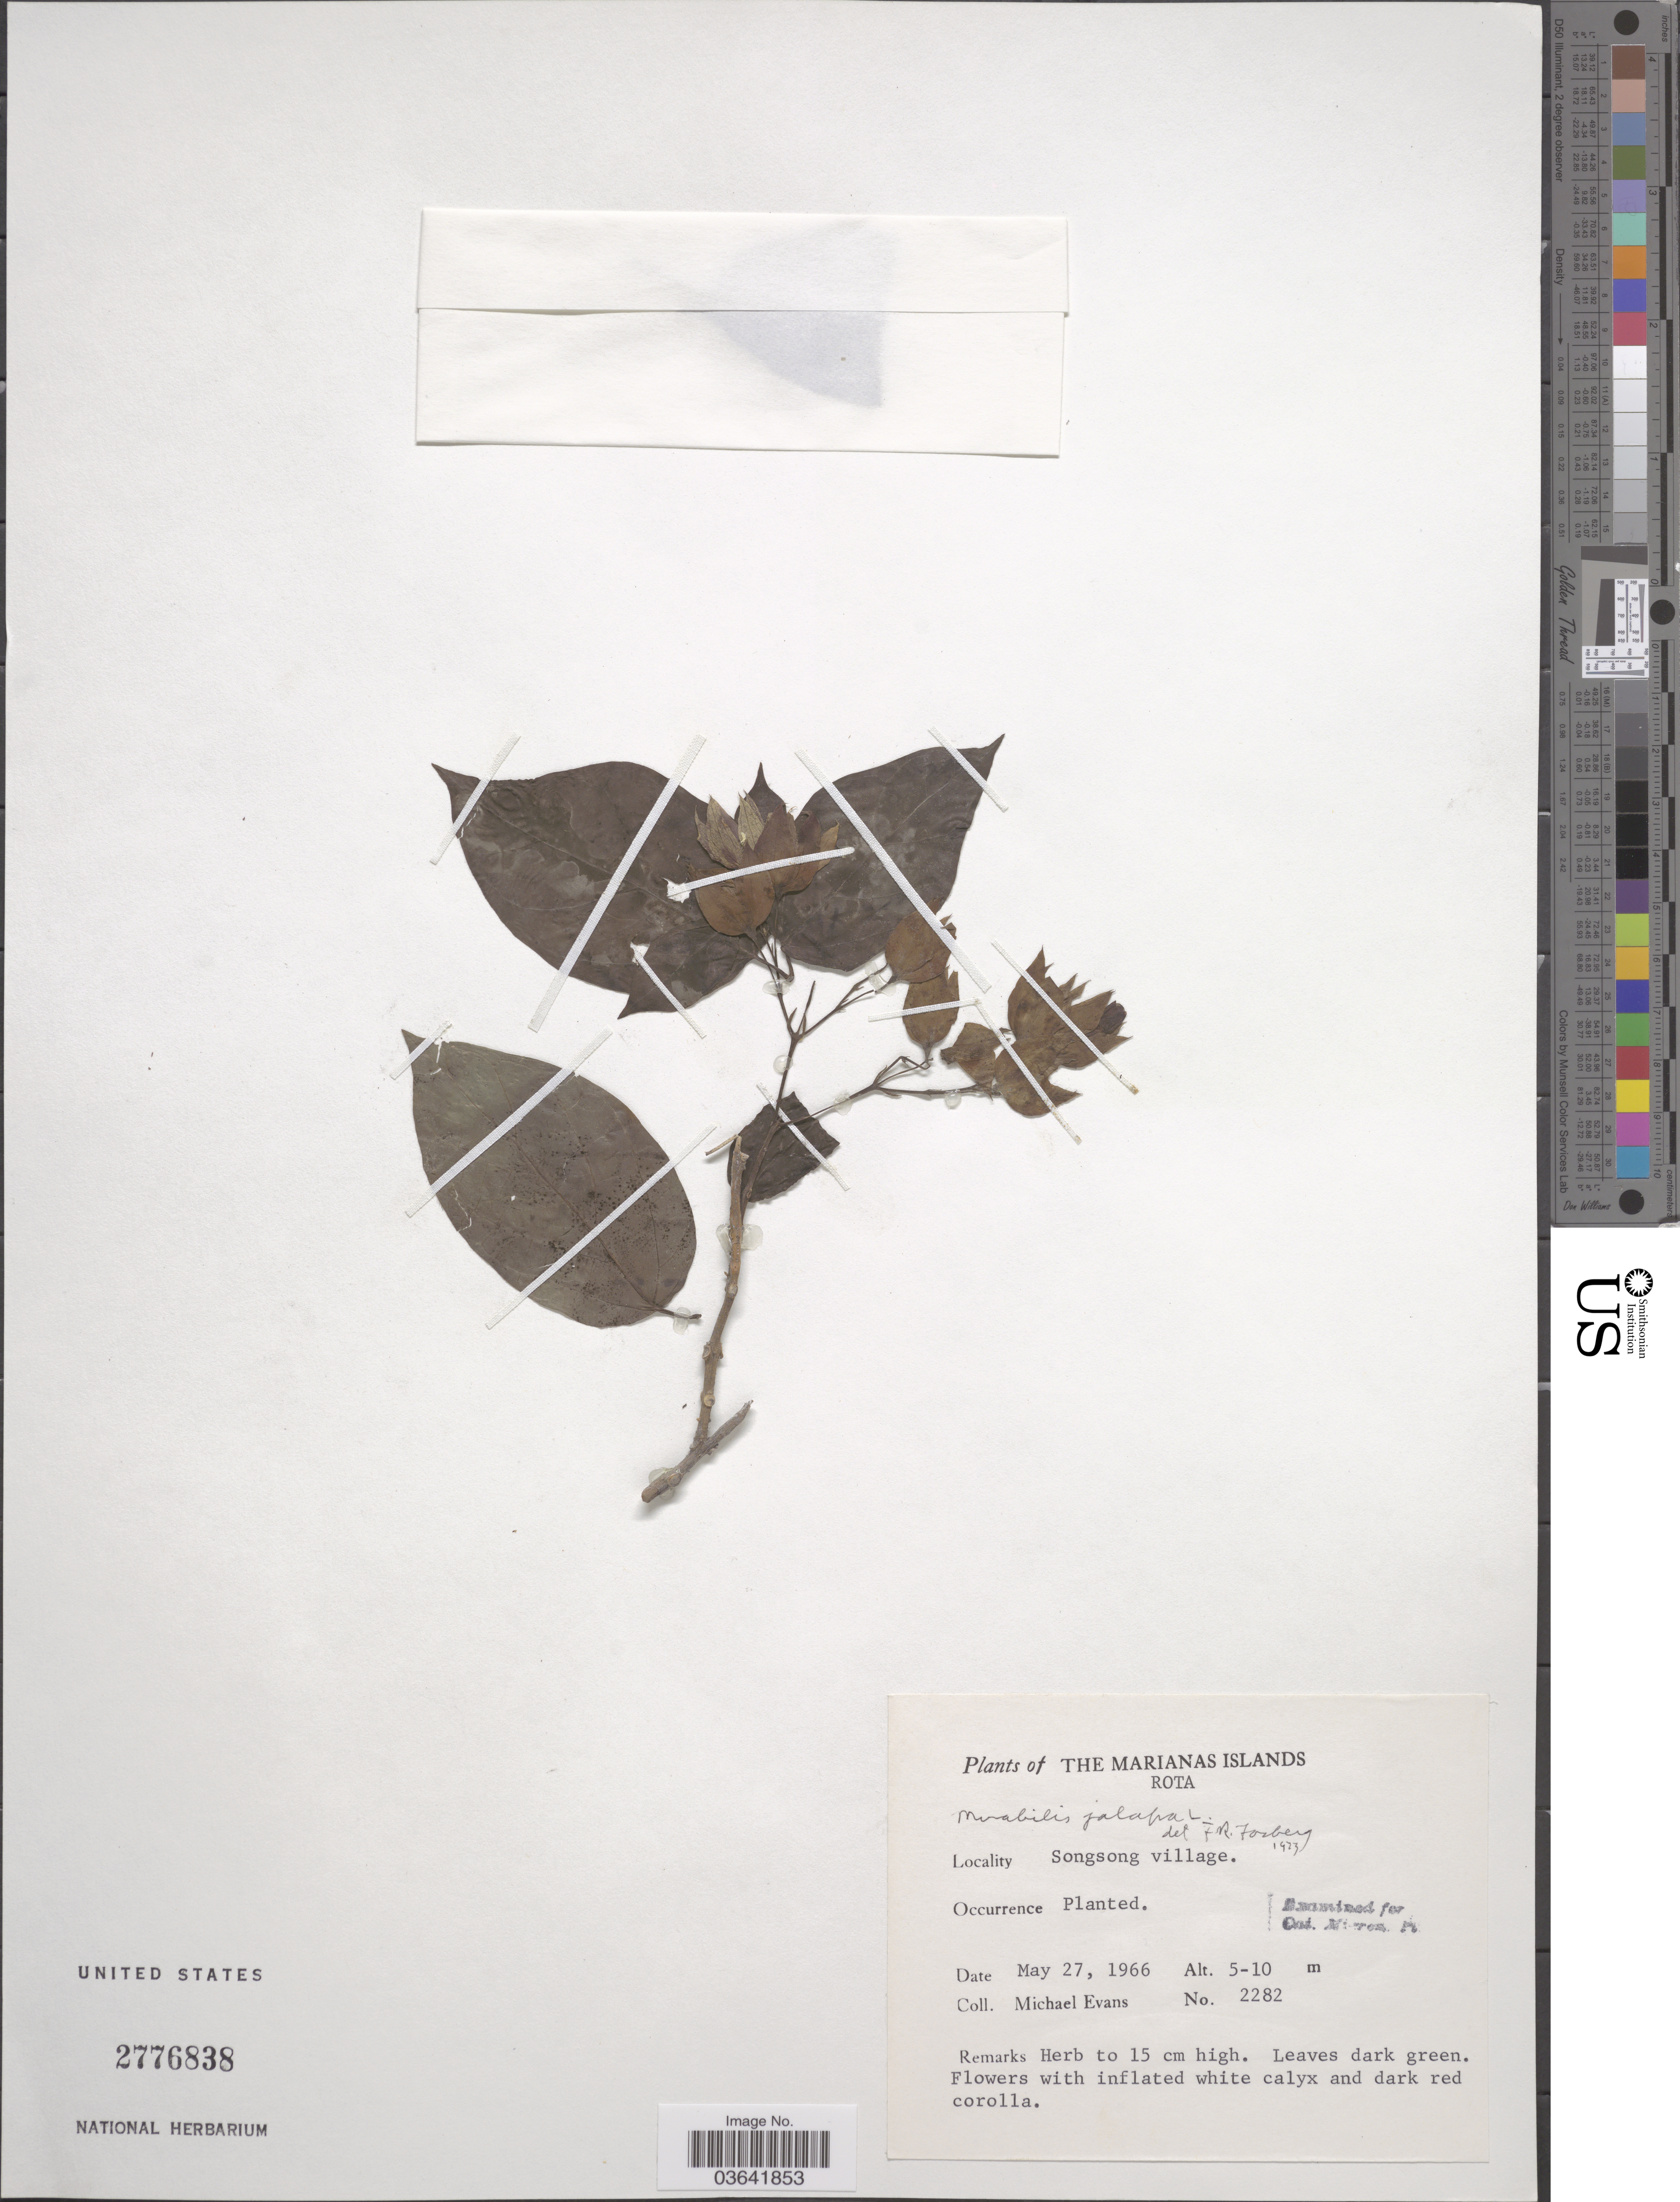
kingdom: Plantae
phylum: Tracheophyta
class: Magnoliopsida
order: Caryophyllales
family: Nyctaginaceae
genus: Mirabilis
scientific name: Mirabilis jalapa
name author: L.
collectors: M. Evans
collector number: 2282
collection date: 1966-05-27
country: Northern Mariana Islands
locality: The Marianas Islands. Rota. Songsong village.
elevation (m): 5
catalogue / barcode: US 2776838